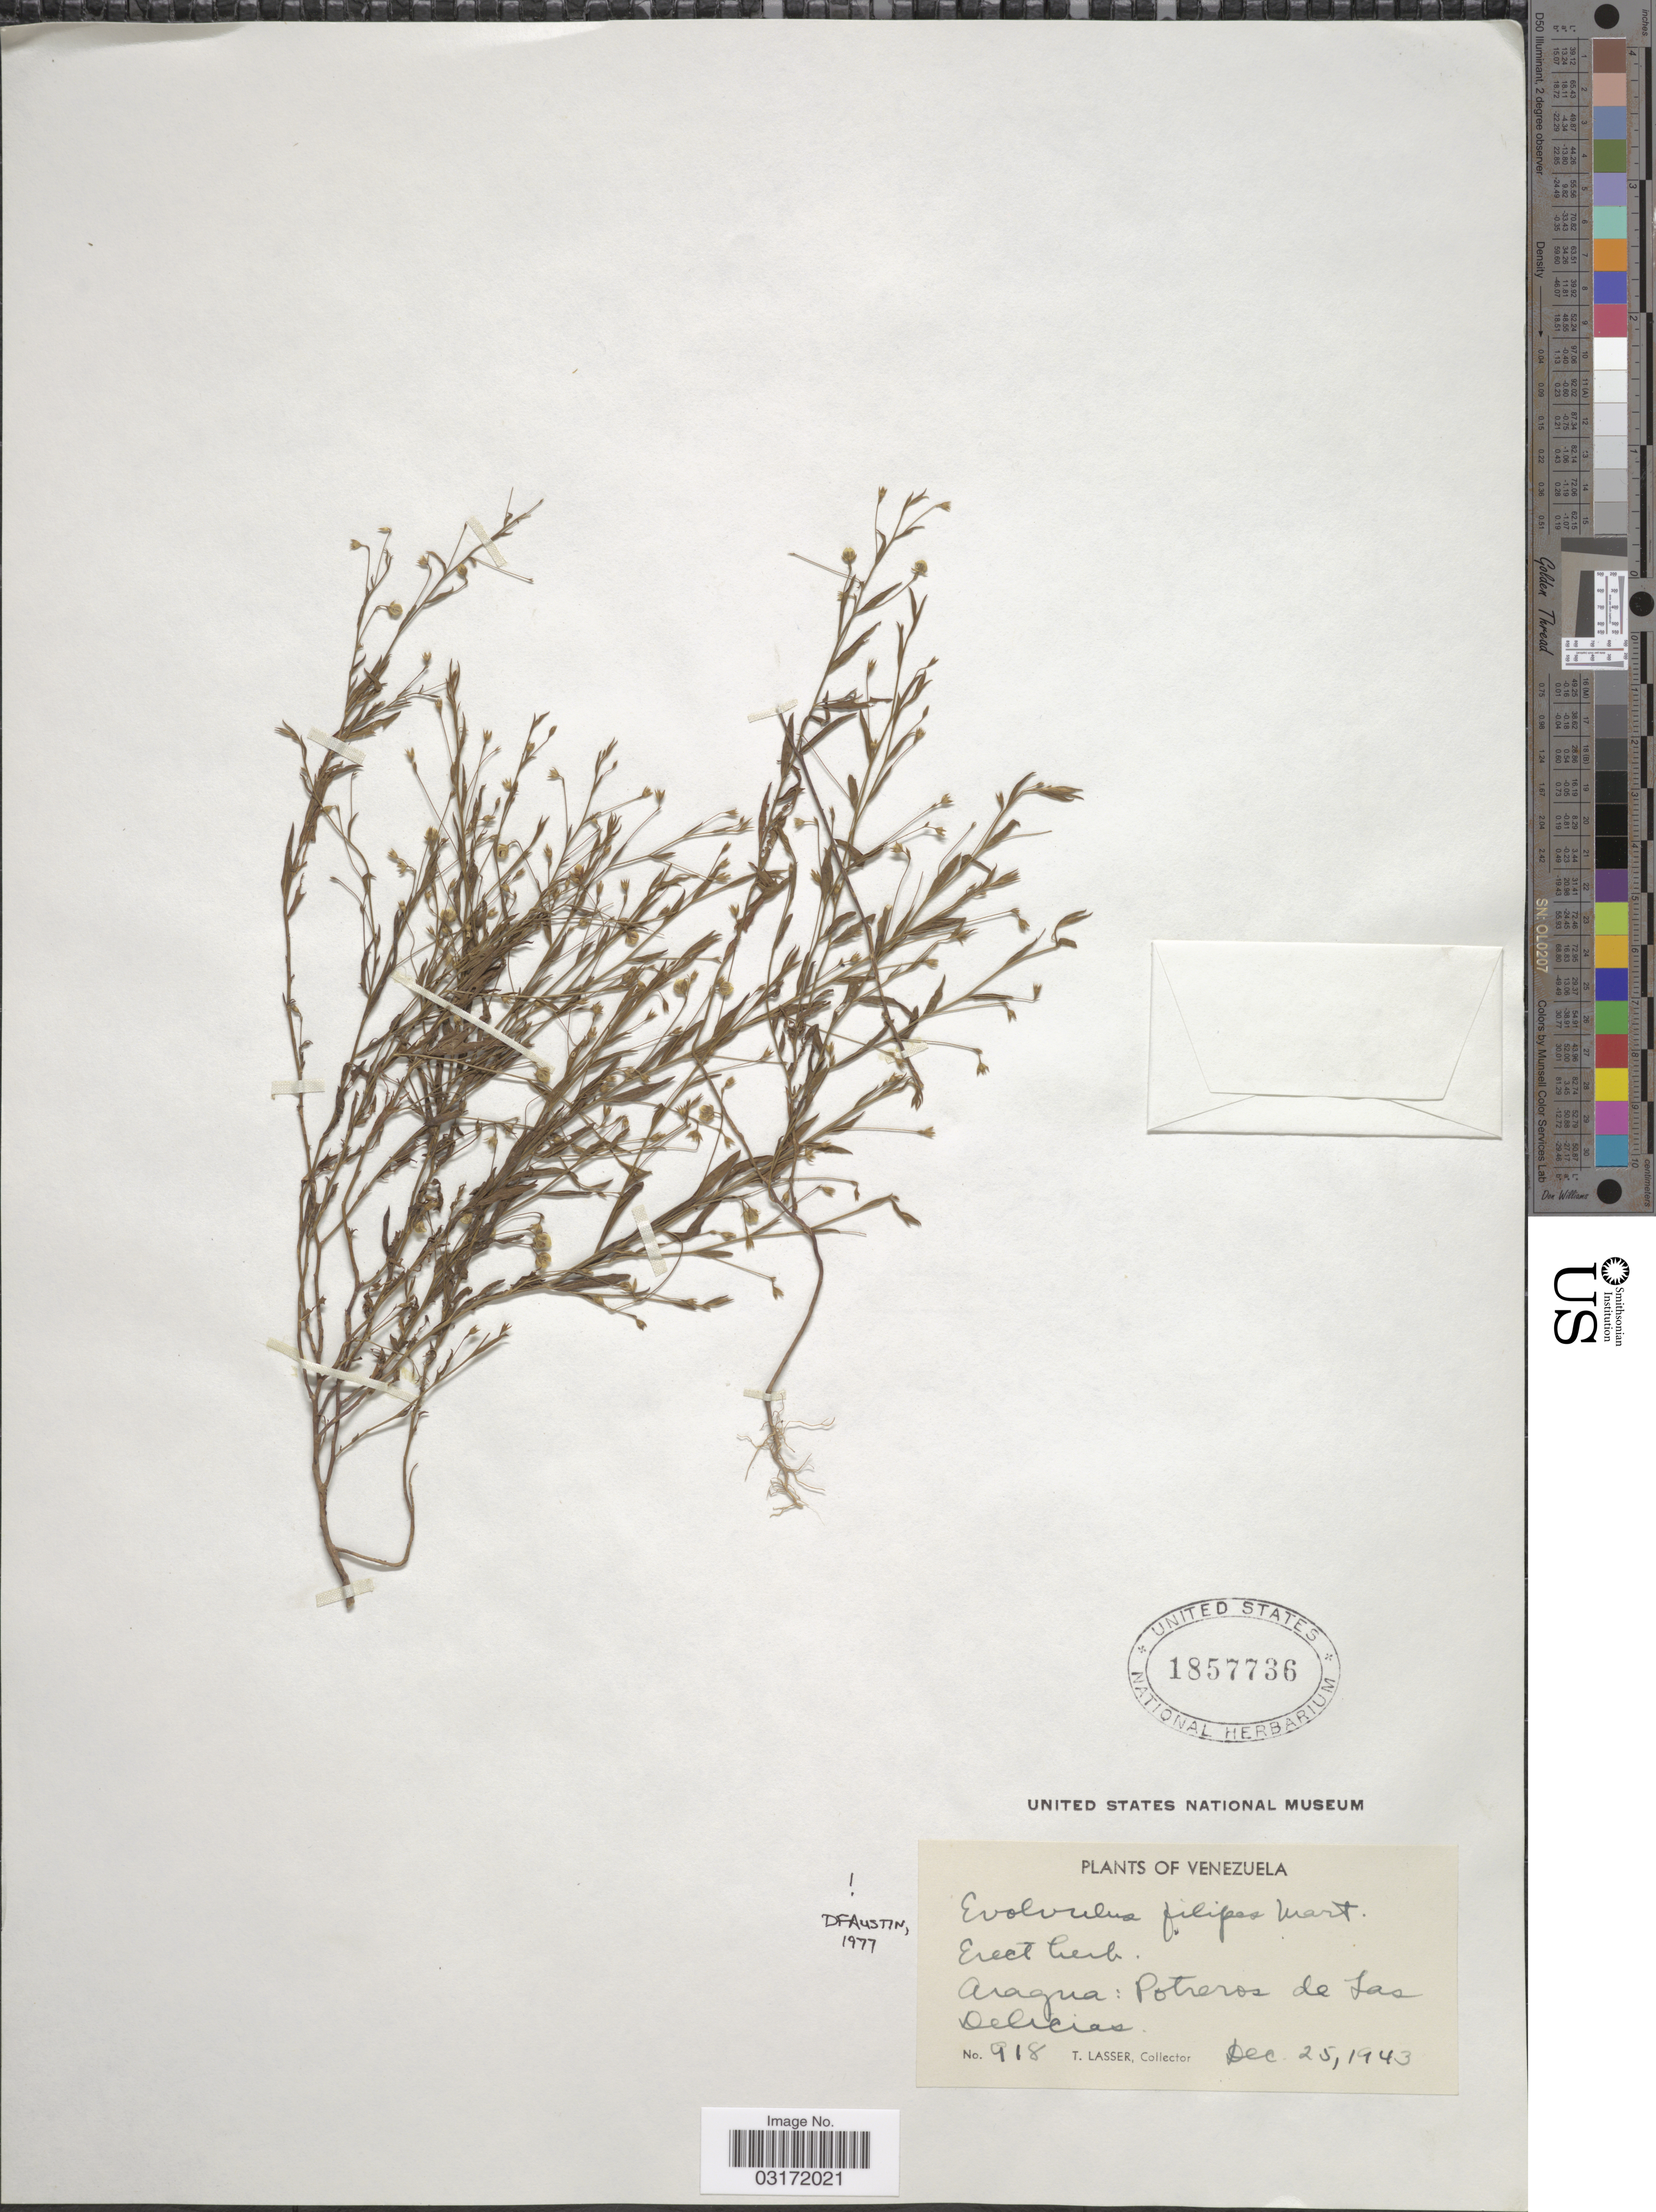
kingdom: Plantae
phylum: Tracheophyta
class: Magnoliopsida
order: Solanales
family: Convolvulaceae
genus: Evolvulus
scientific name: Evolvulus filipes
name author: Mart.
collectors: T. Lasser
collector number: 918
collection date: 1943-12-25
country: Venezuela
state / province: Aragua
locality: Potreros de Las Delicias.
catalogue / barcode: US 1857736